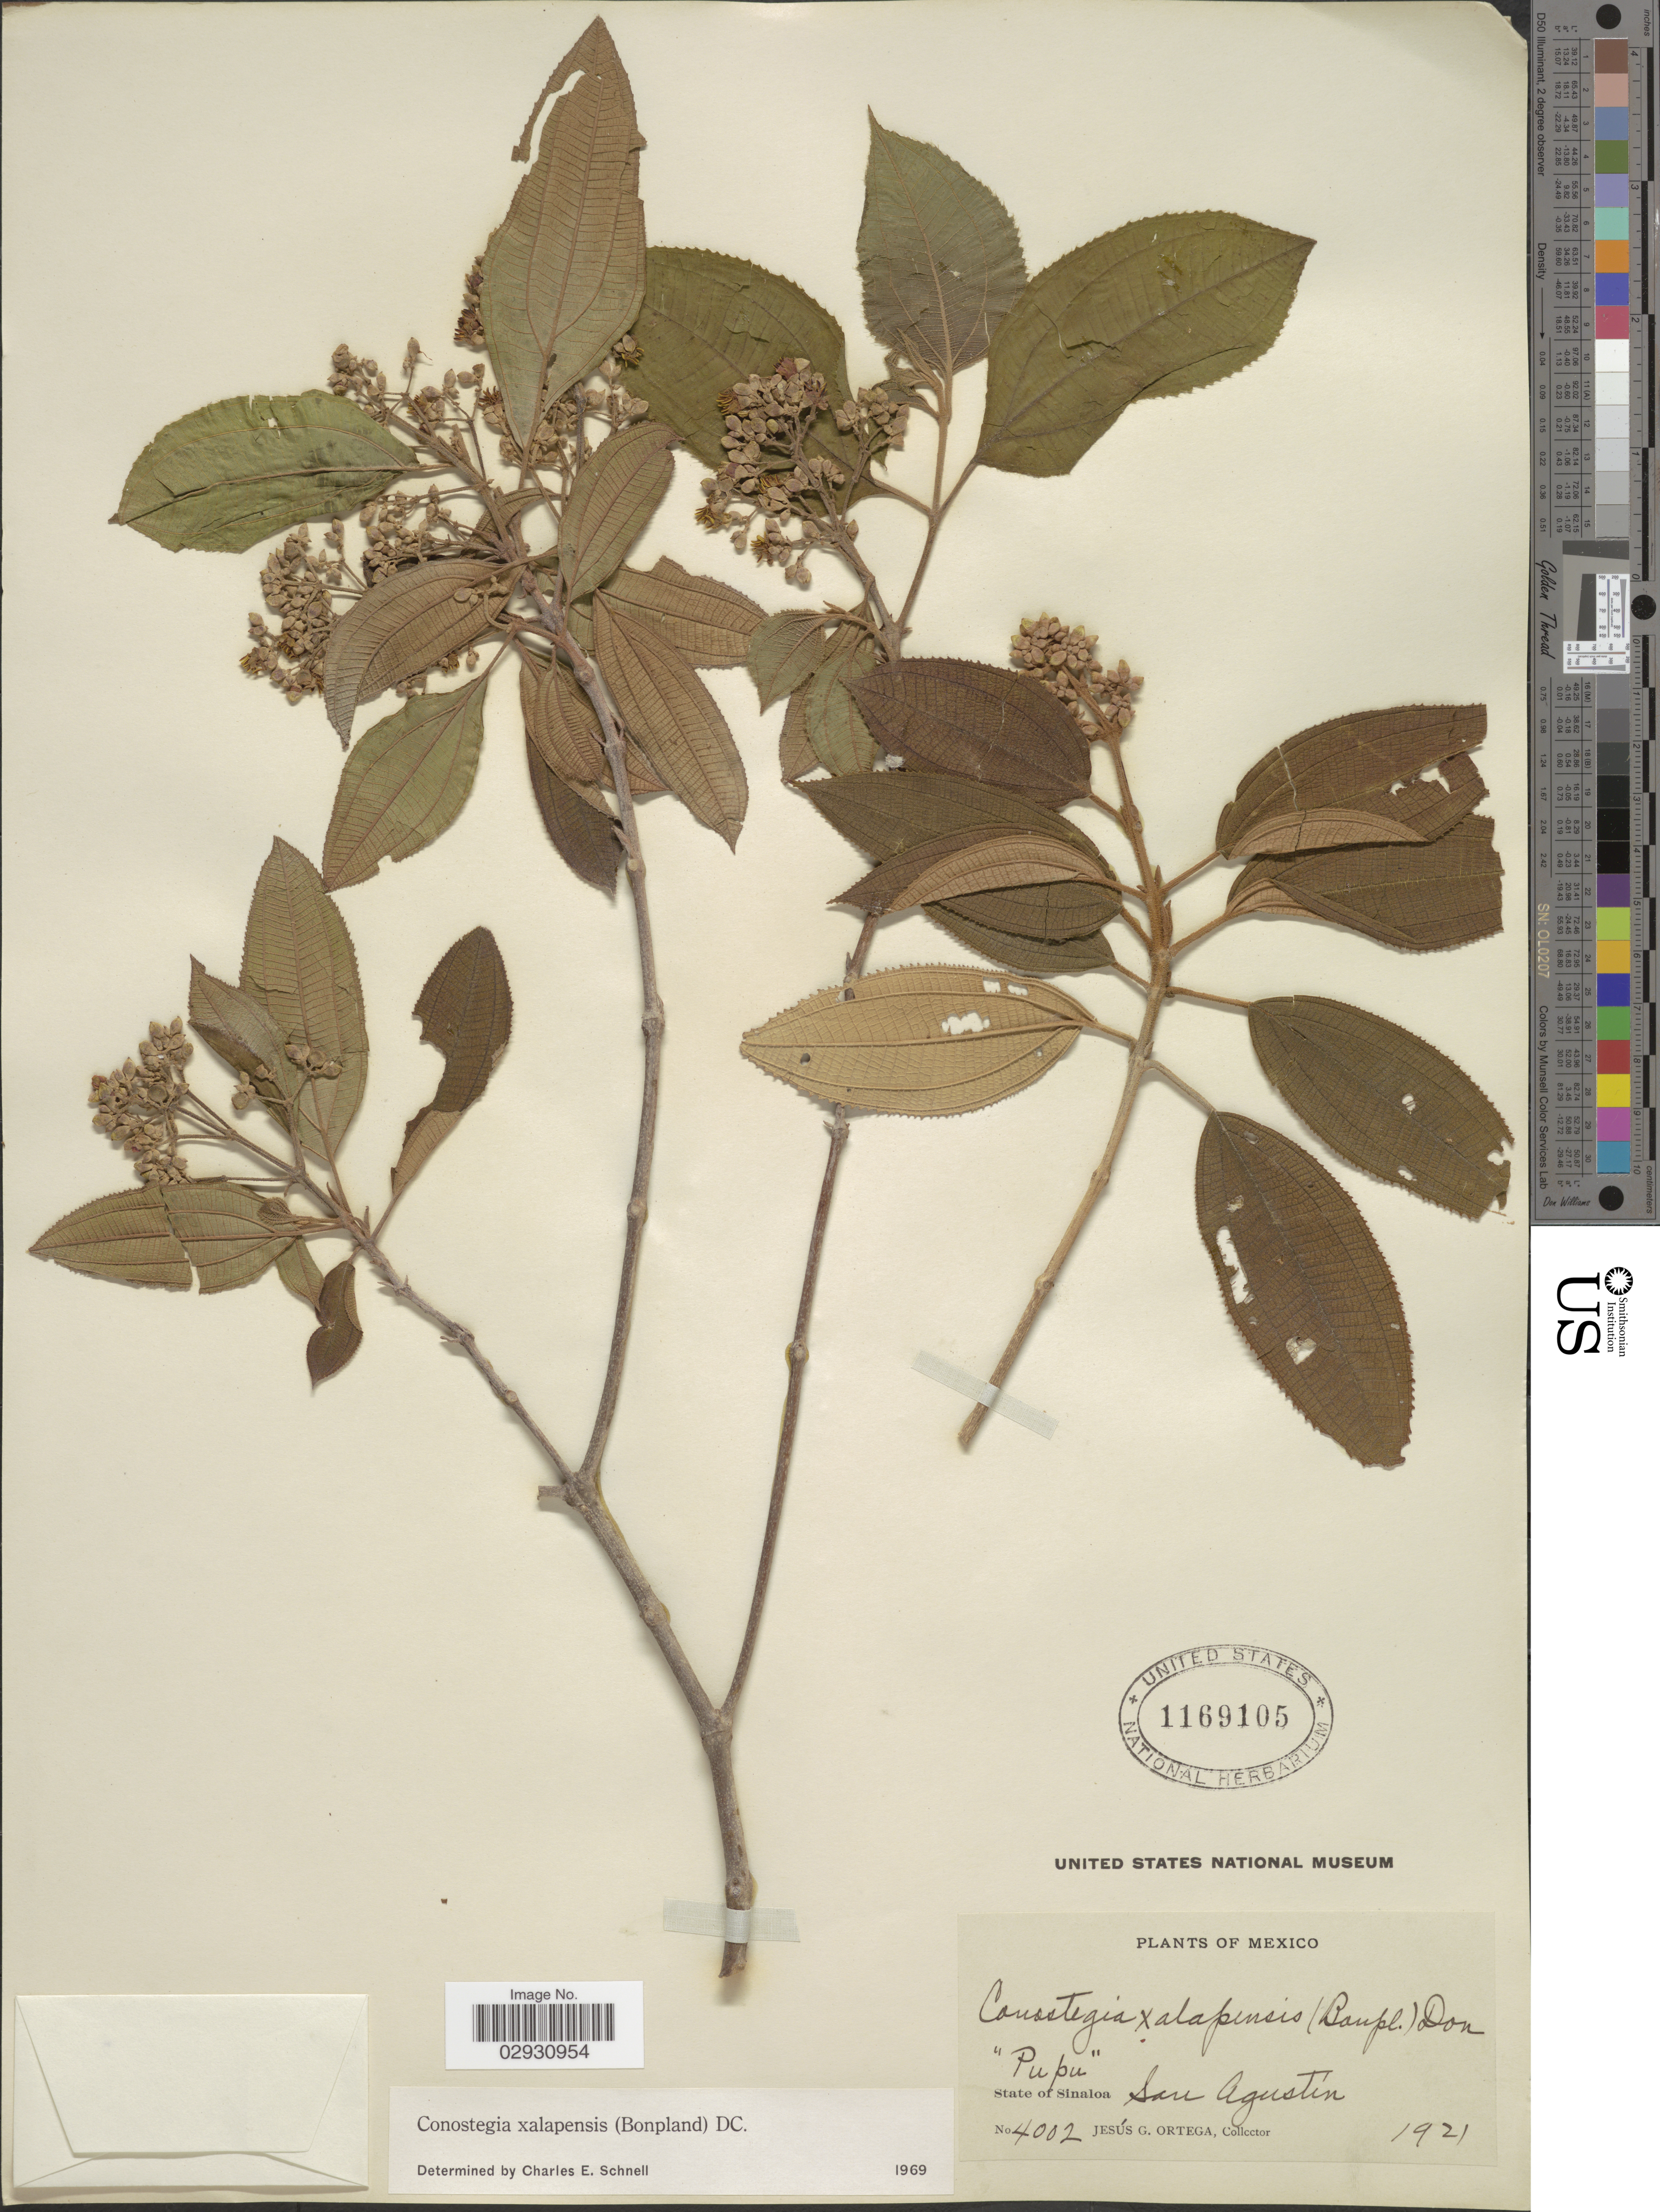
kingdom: Plantae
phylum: Tracheophyta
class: Magnoliopsida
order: Myrtales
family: Melastomataceae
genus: Conostegia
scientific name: Conostegia quadrangularis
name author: Schltdl. ex Steud.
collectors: J. Ortega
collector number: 4002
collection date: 1921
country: Mexico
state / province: Sinaloa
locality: San Agustin.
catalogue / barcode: US 1169105